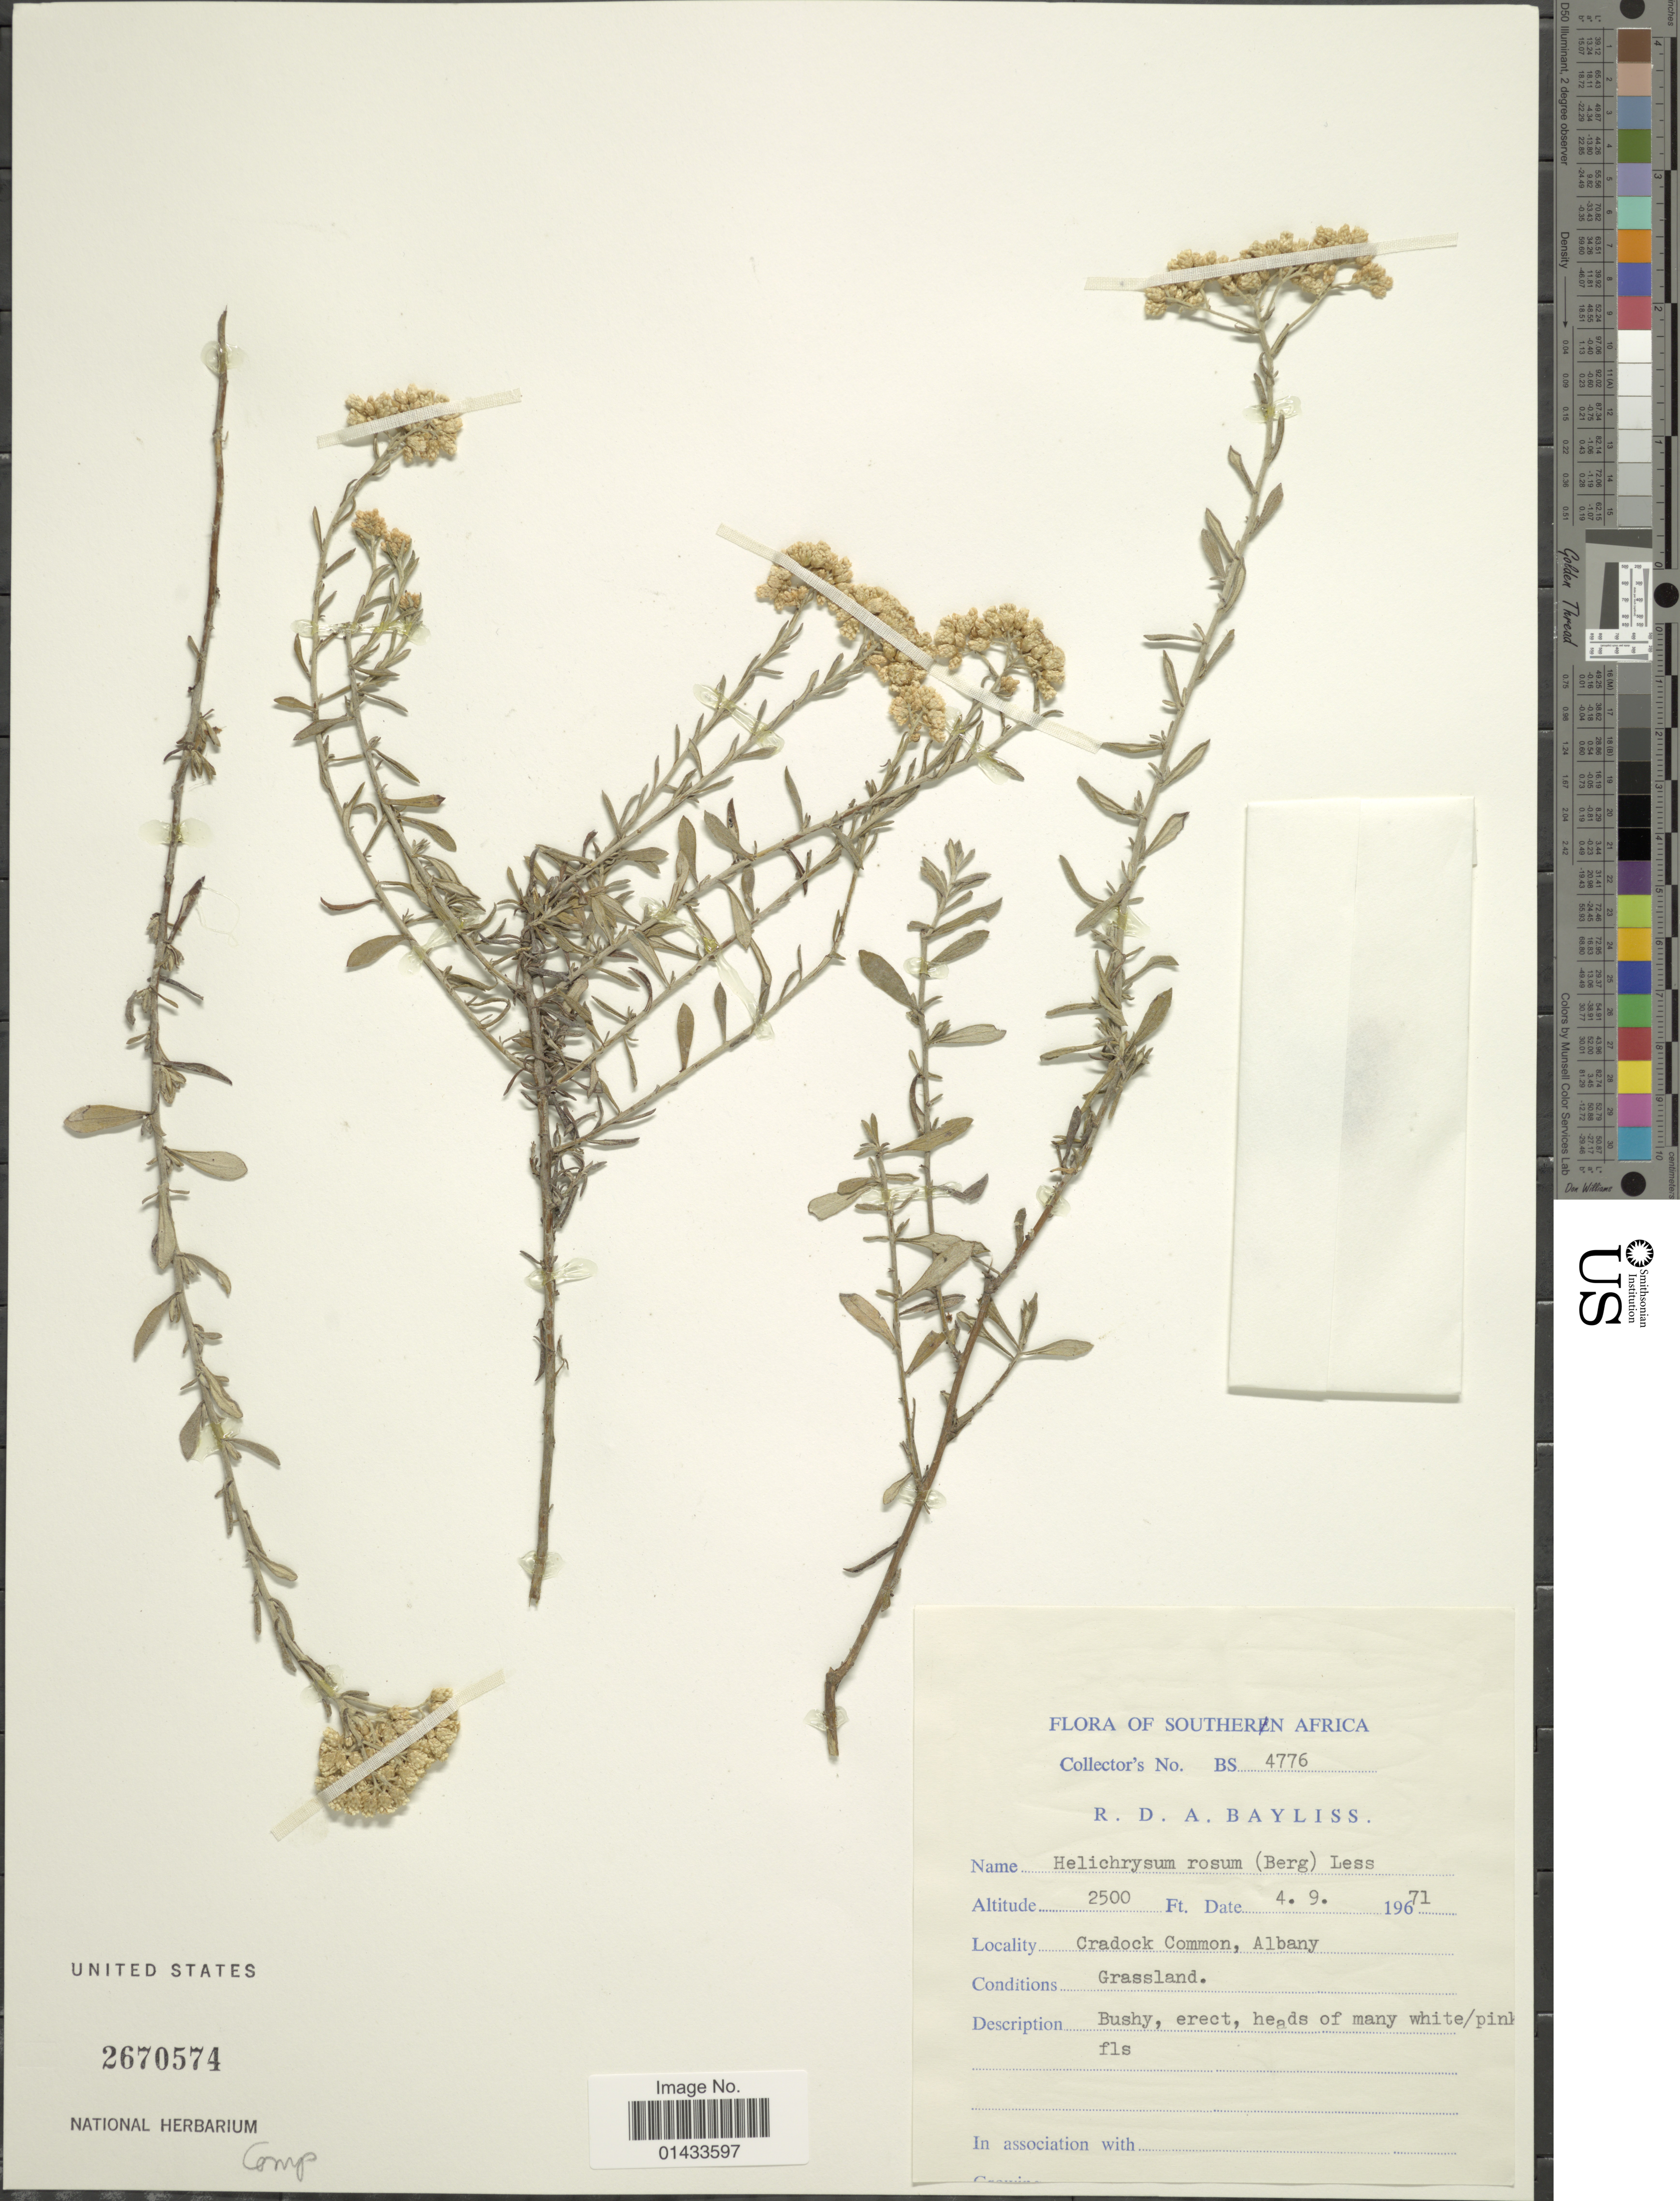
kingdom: Plantae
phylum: Tracheophyta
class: Magnoliopsida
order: Asterales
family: Asteraceae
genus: Helichrysum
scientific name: Helichrysum rosum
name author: Less.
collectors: R. Bayliss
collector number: BS 4776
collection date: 1971-09-04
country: South Africa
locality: Southern Africa, Cradock Common, Albany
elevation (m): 762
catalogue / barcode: US 32670574